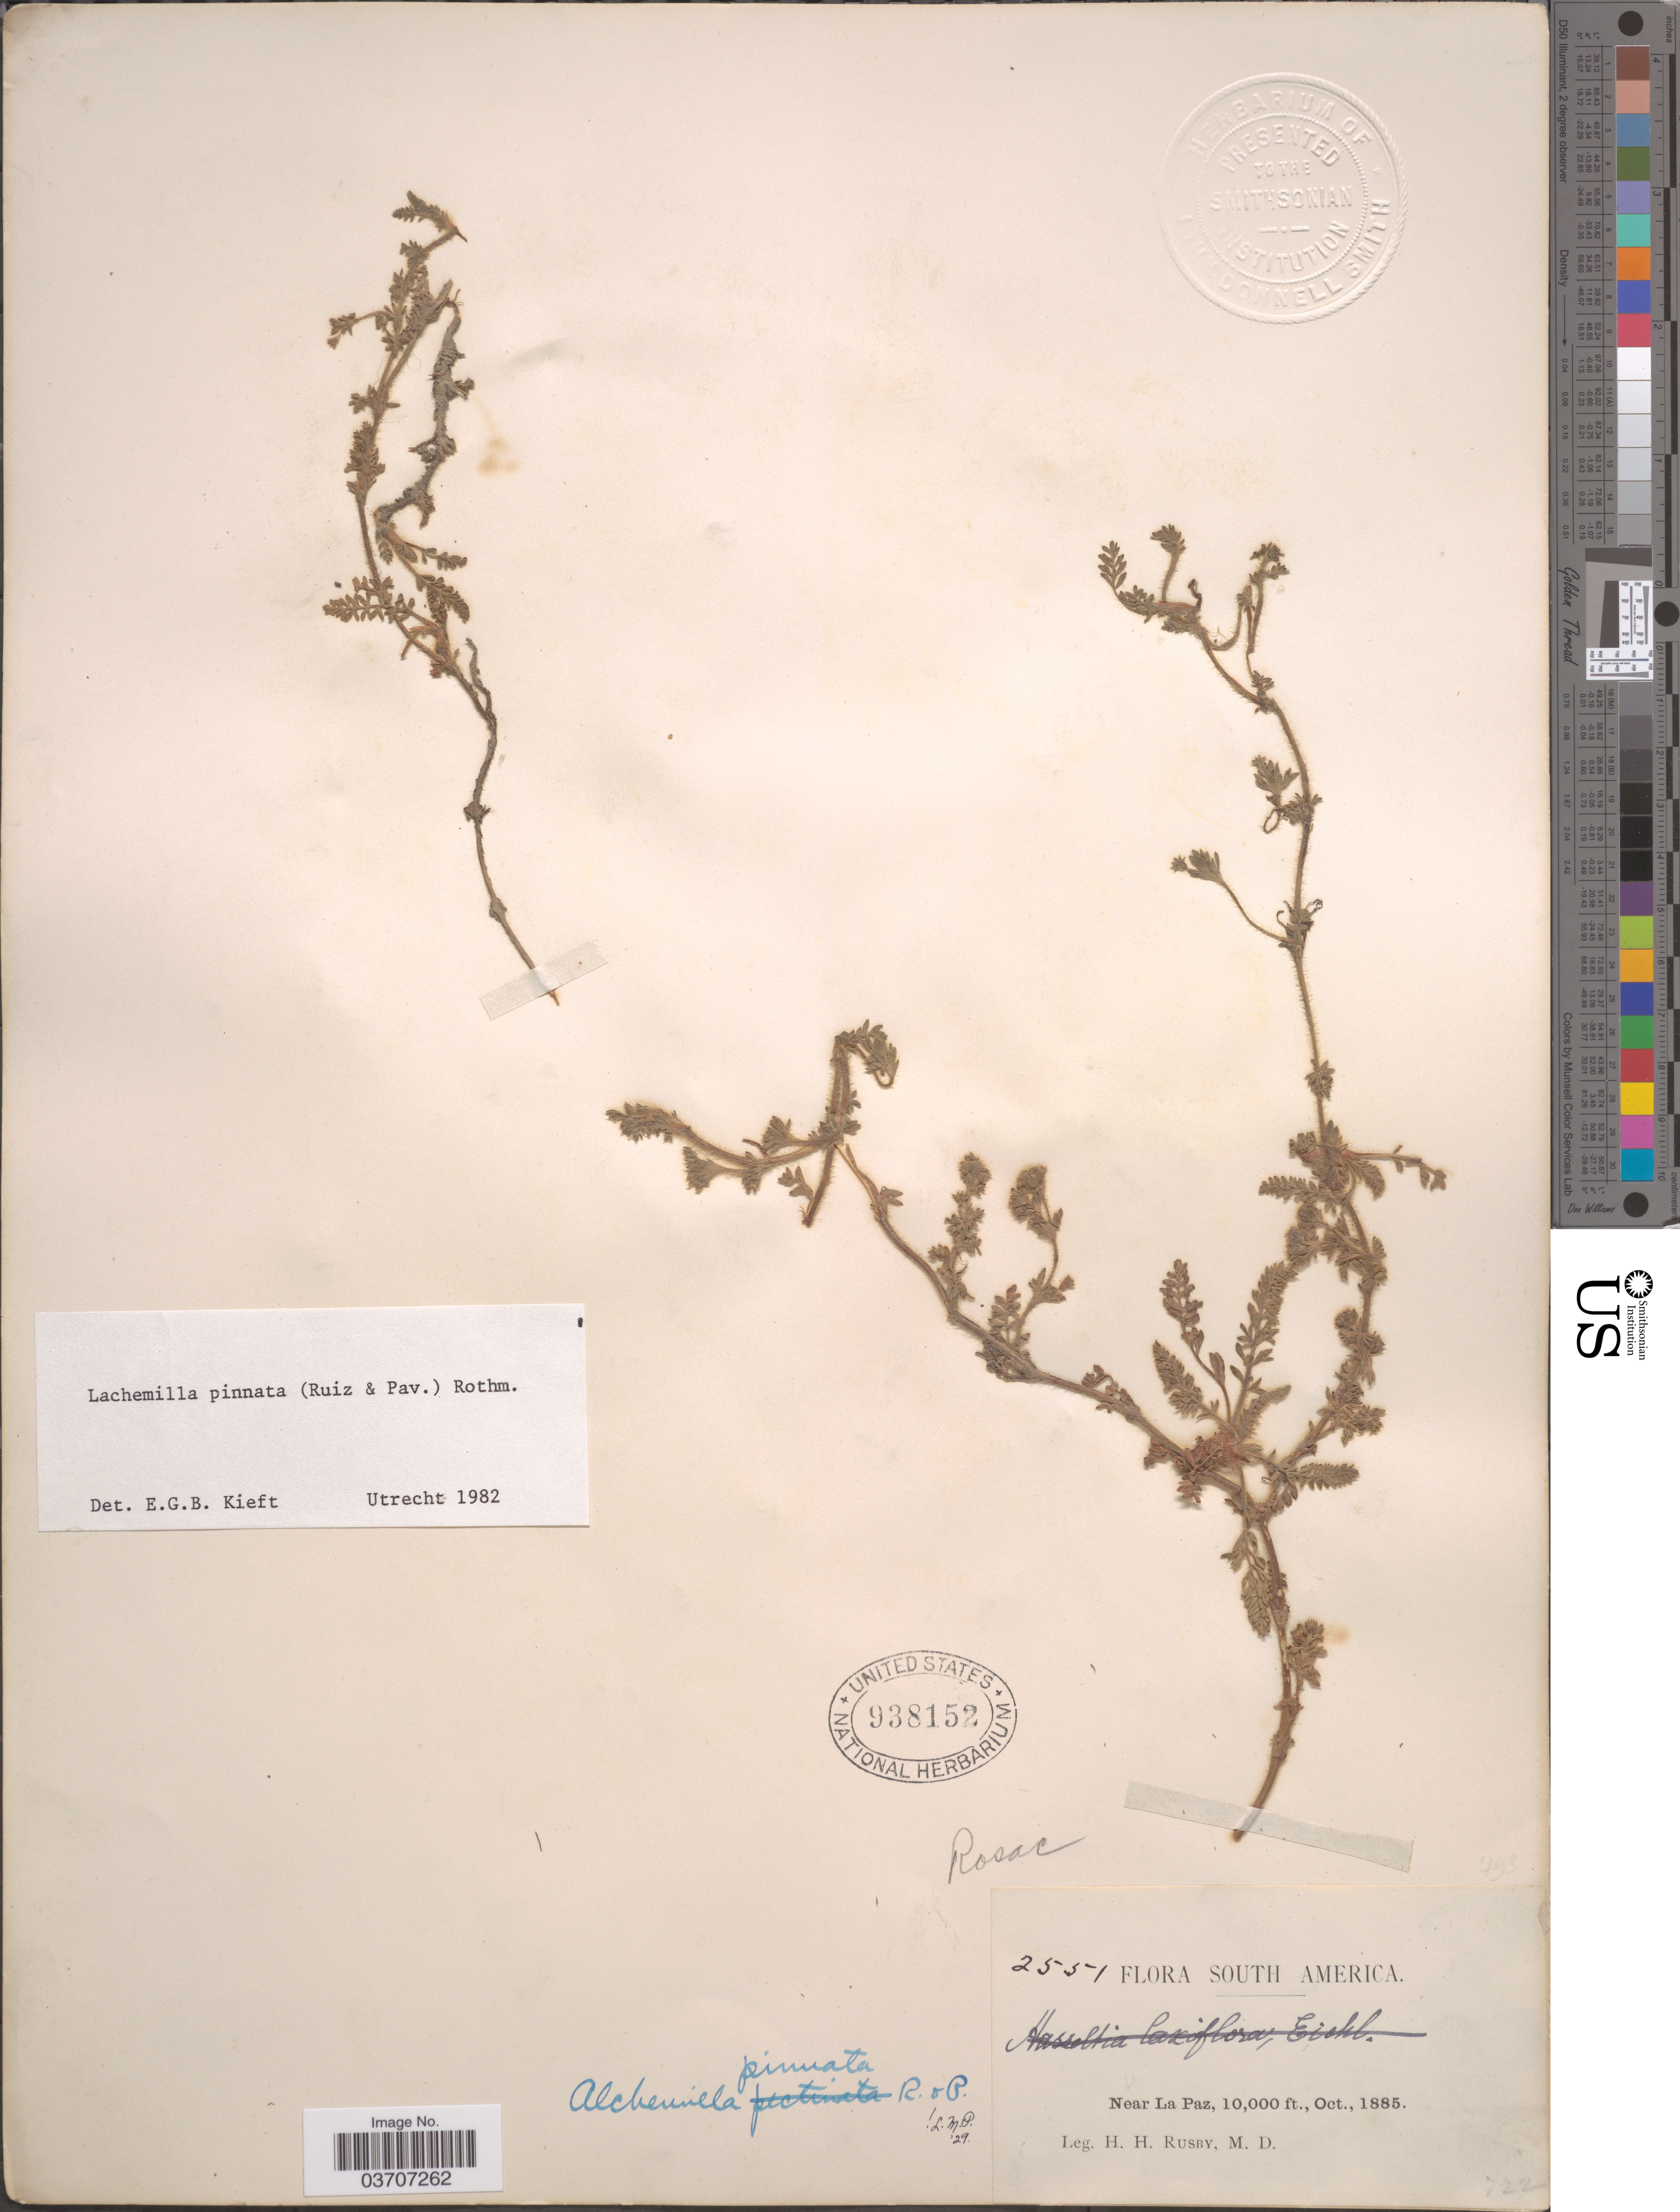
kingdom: Plantae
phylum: Tracheophyta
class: Magnoliopsida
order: Rosales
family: Rosaceae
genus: Lachemilla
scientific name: Lachemilla pinnata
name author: (Ruiz & Pav.) Rothm.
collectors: H. H. Rusby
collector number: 2551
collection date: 1885-10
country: Bolivia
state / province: La Paz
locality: Near La Paz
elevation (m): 3048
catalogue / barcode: US 938152